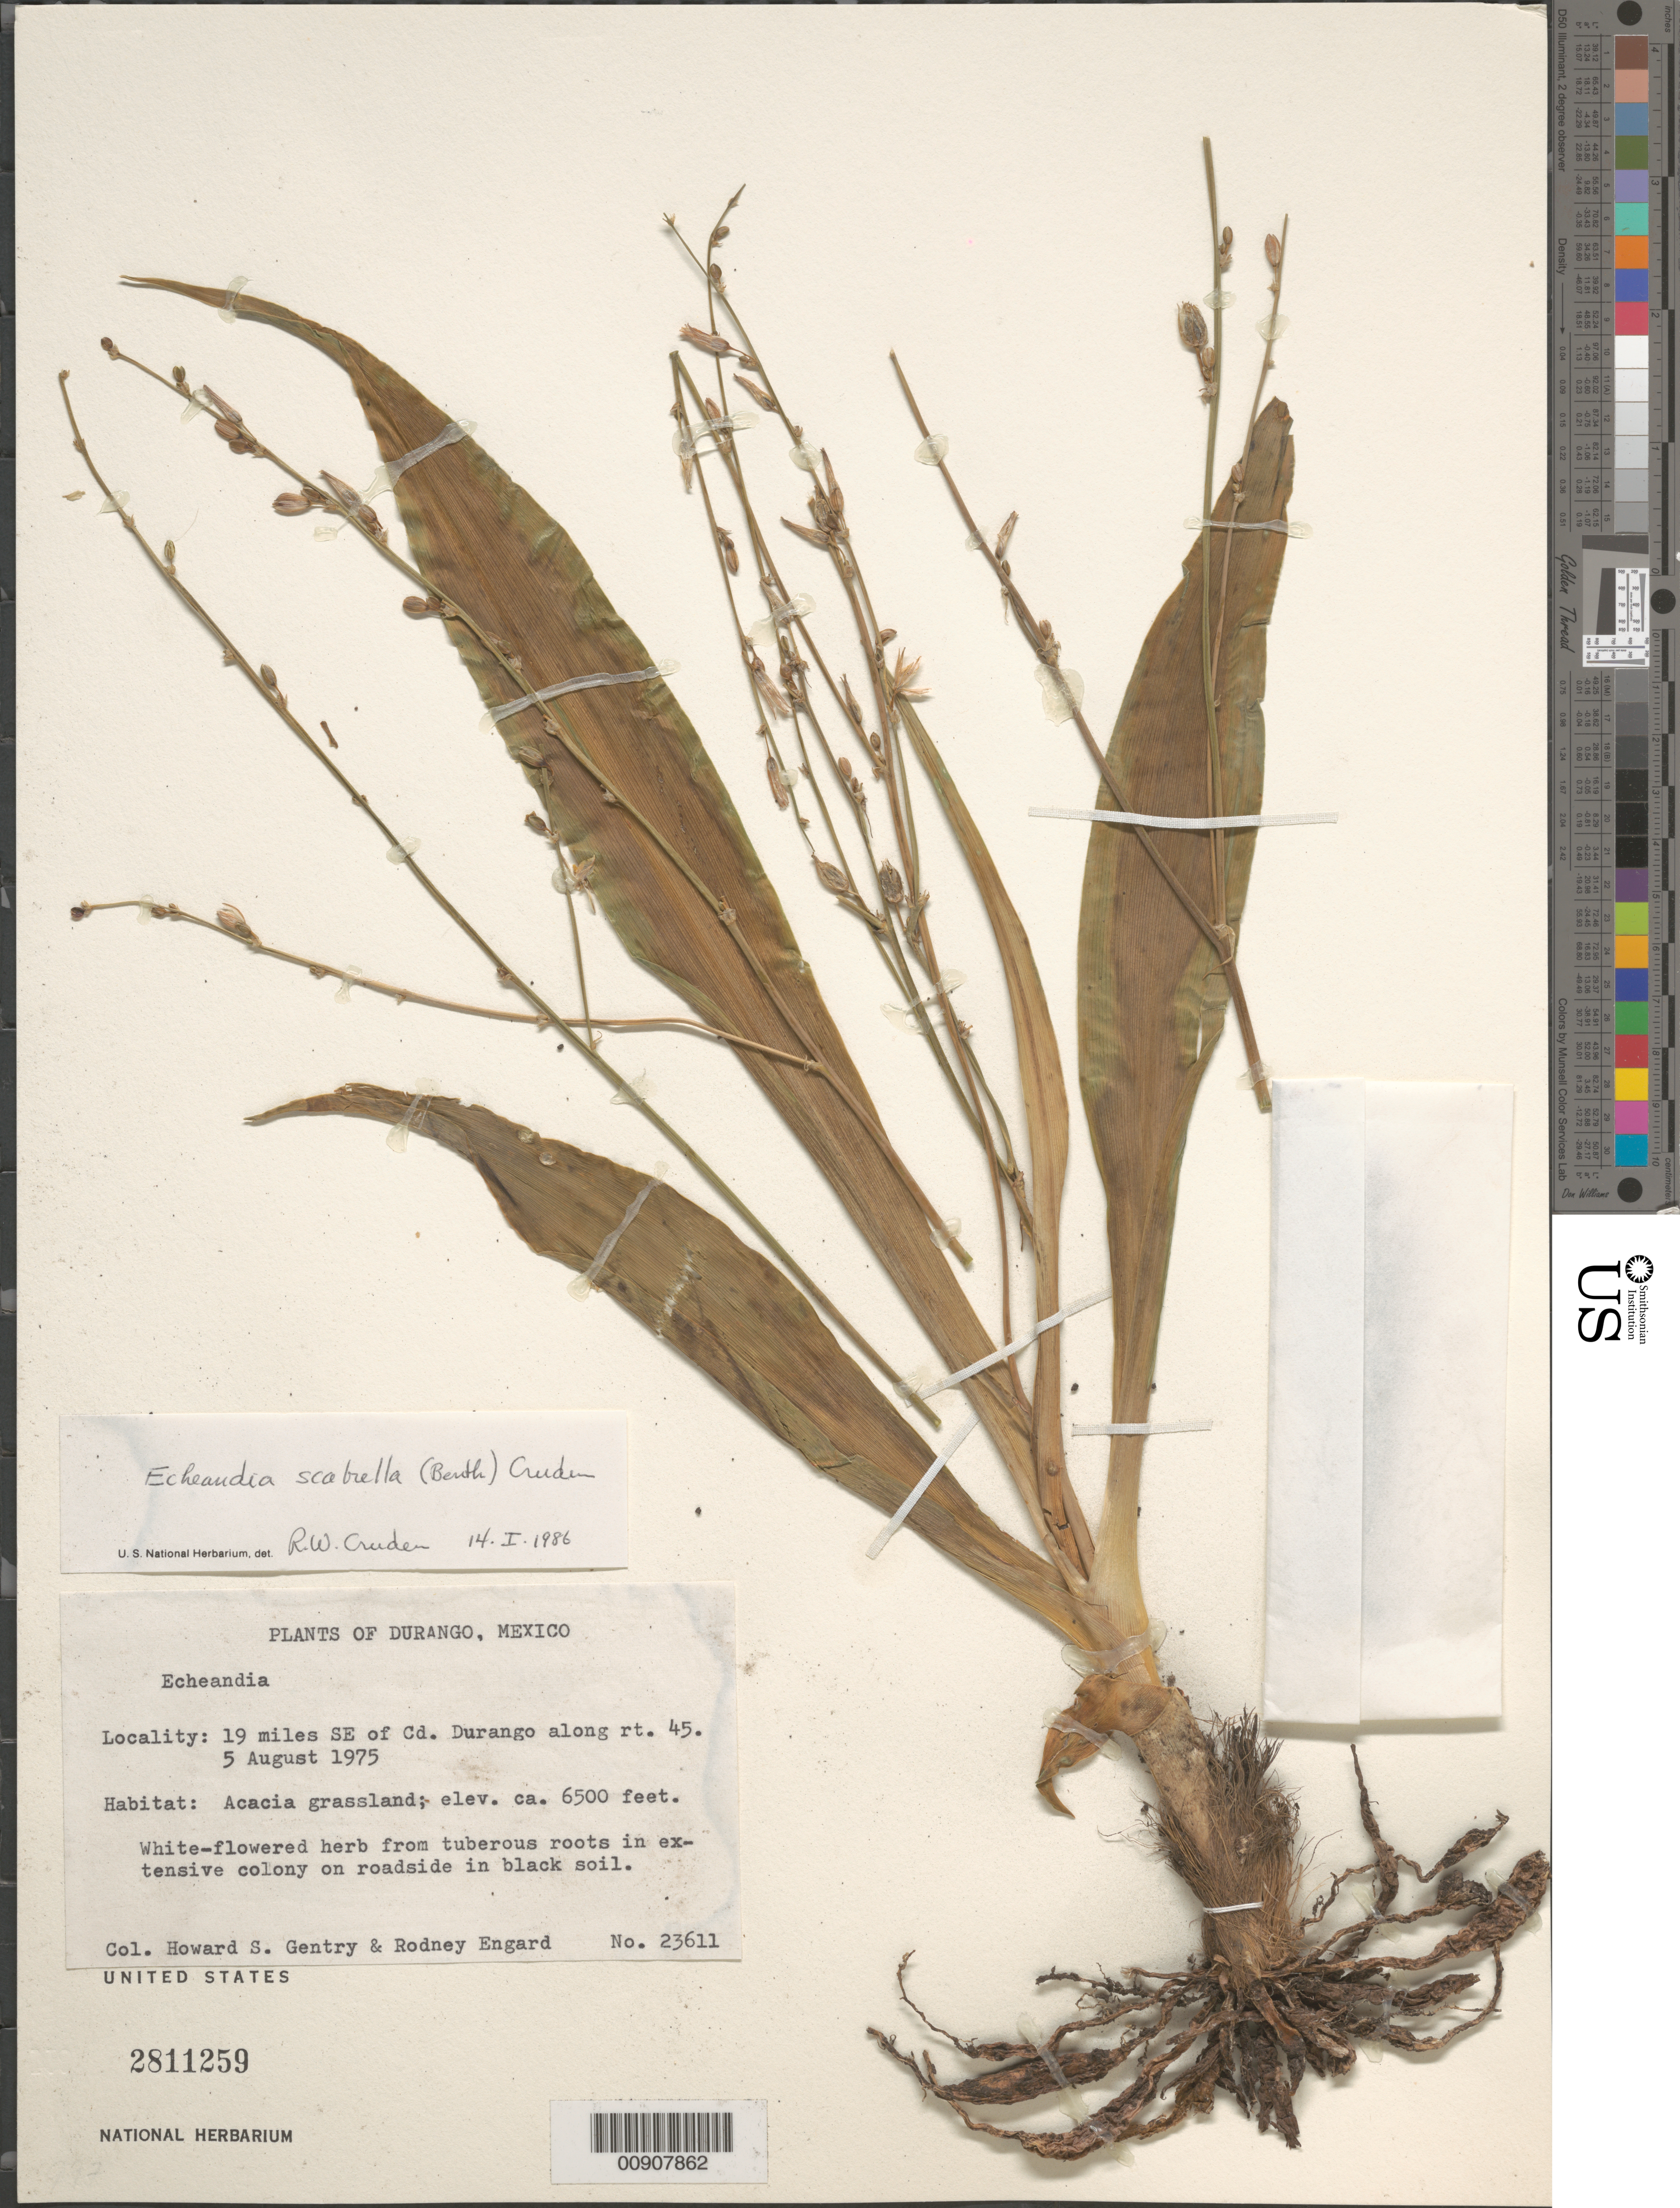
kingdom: Plantae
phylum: Tracheophyta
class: Liliopsida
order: Asparagales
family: Asparagaceae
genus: Echeandia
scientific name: Echeandia scabrella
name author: (Benth.) Cruden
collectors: H. S. Gentry & R. Engard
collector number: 23611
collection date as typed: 05 Aug 1975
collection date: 1975-08-05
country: Mexico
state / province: Durango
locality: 19 miles SE of Cd. Durango along rt. 45.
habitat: Acacia grassland. On roadside in black soil.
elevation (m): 1981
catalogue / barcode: US 2811259